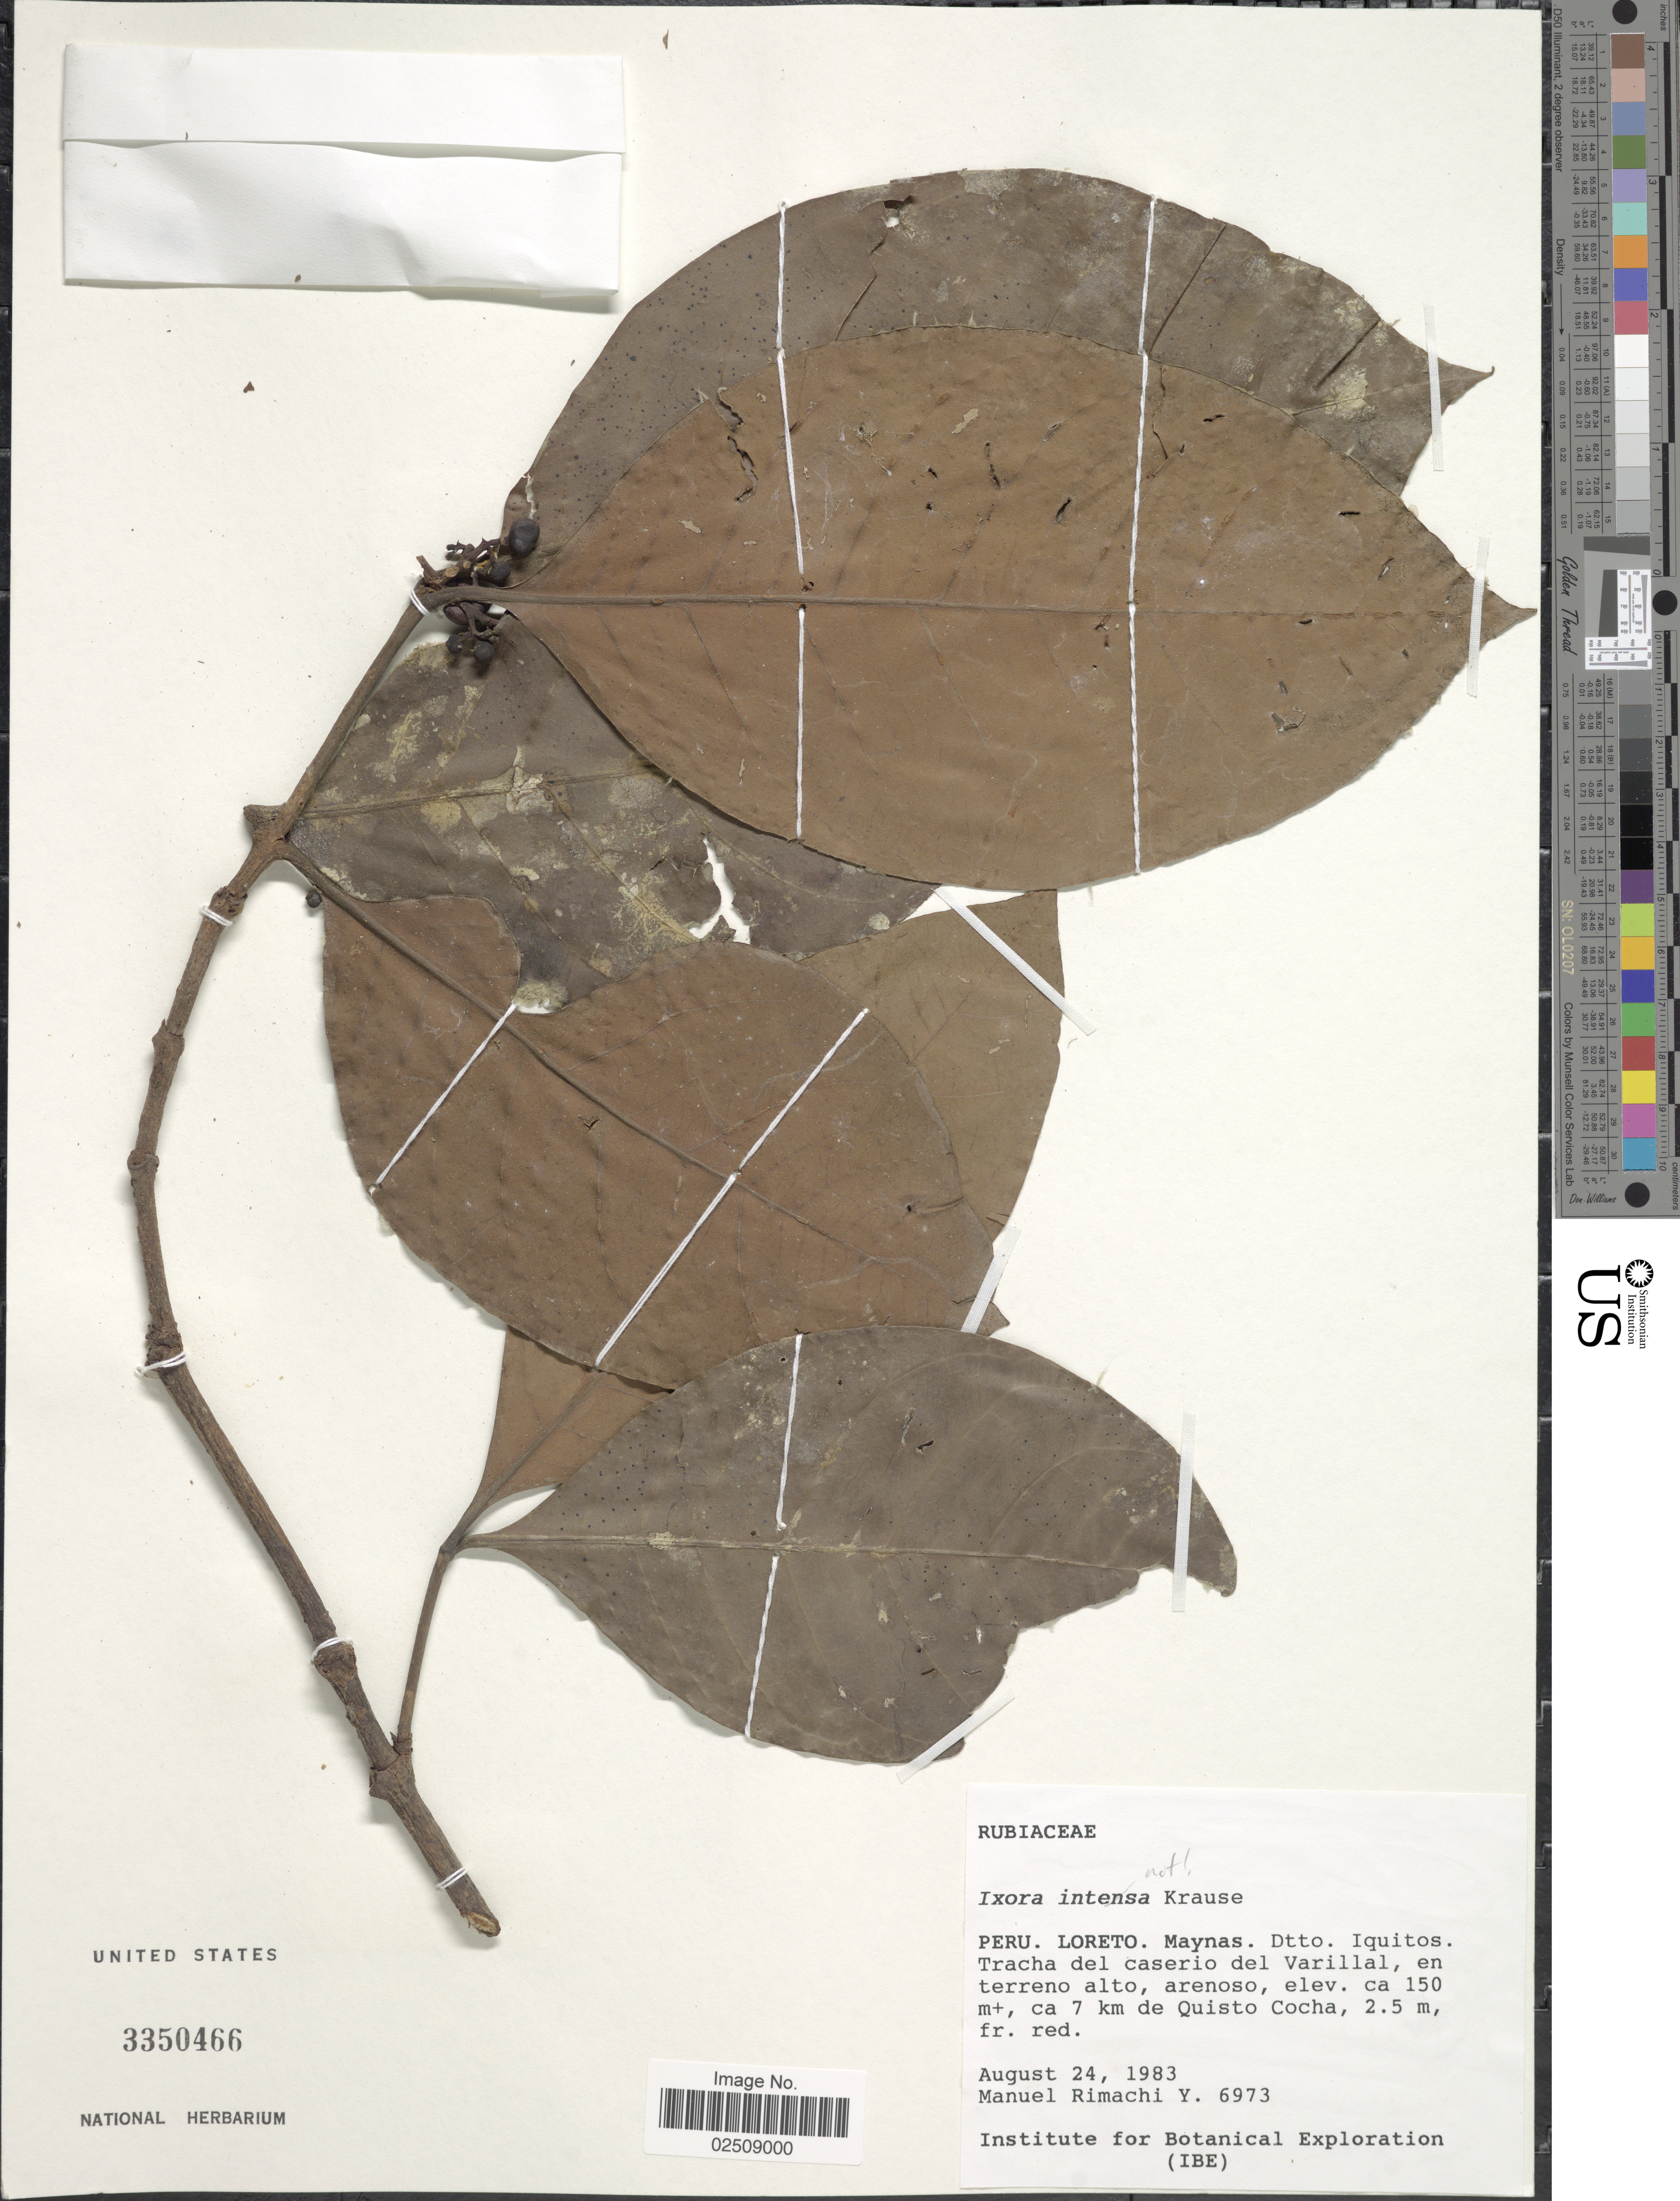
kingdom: Plantae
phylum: Tracheophyta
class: Magnoliopsida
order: Gentianales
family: Rubiaceae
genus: Ixora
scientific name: Ixora sp.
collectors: M. Rimachi Y.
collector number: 6973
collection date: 1983-08-24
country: Peru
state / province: Loreto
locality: Maynas. Dtto. Iquitos. Tracha del caserio del Varillal, en terreno alto, ca 7 km de Quisto Cocha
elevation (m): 150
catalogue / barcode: US 3350466